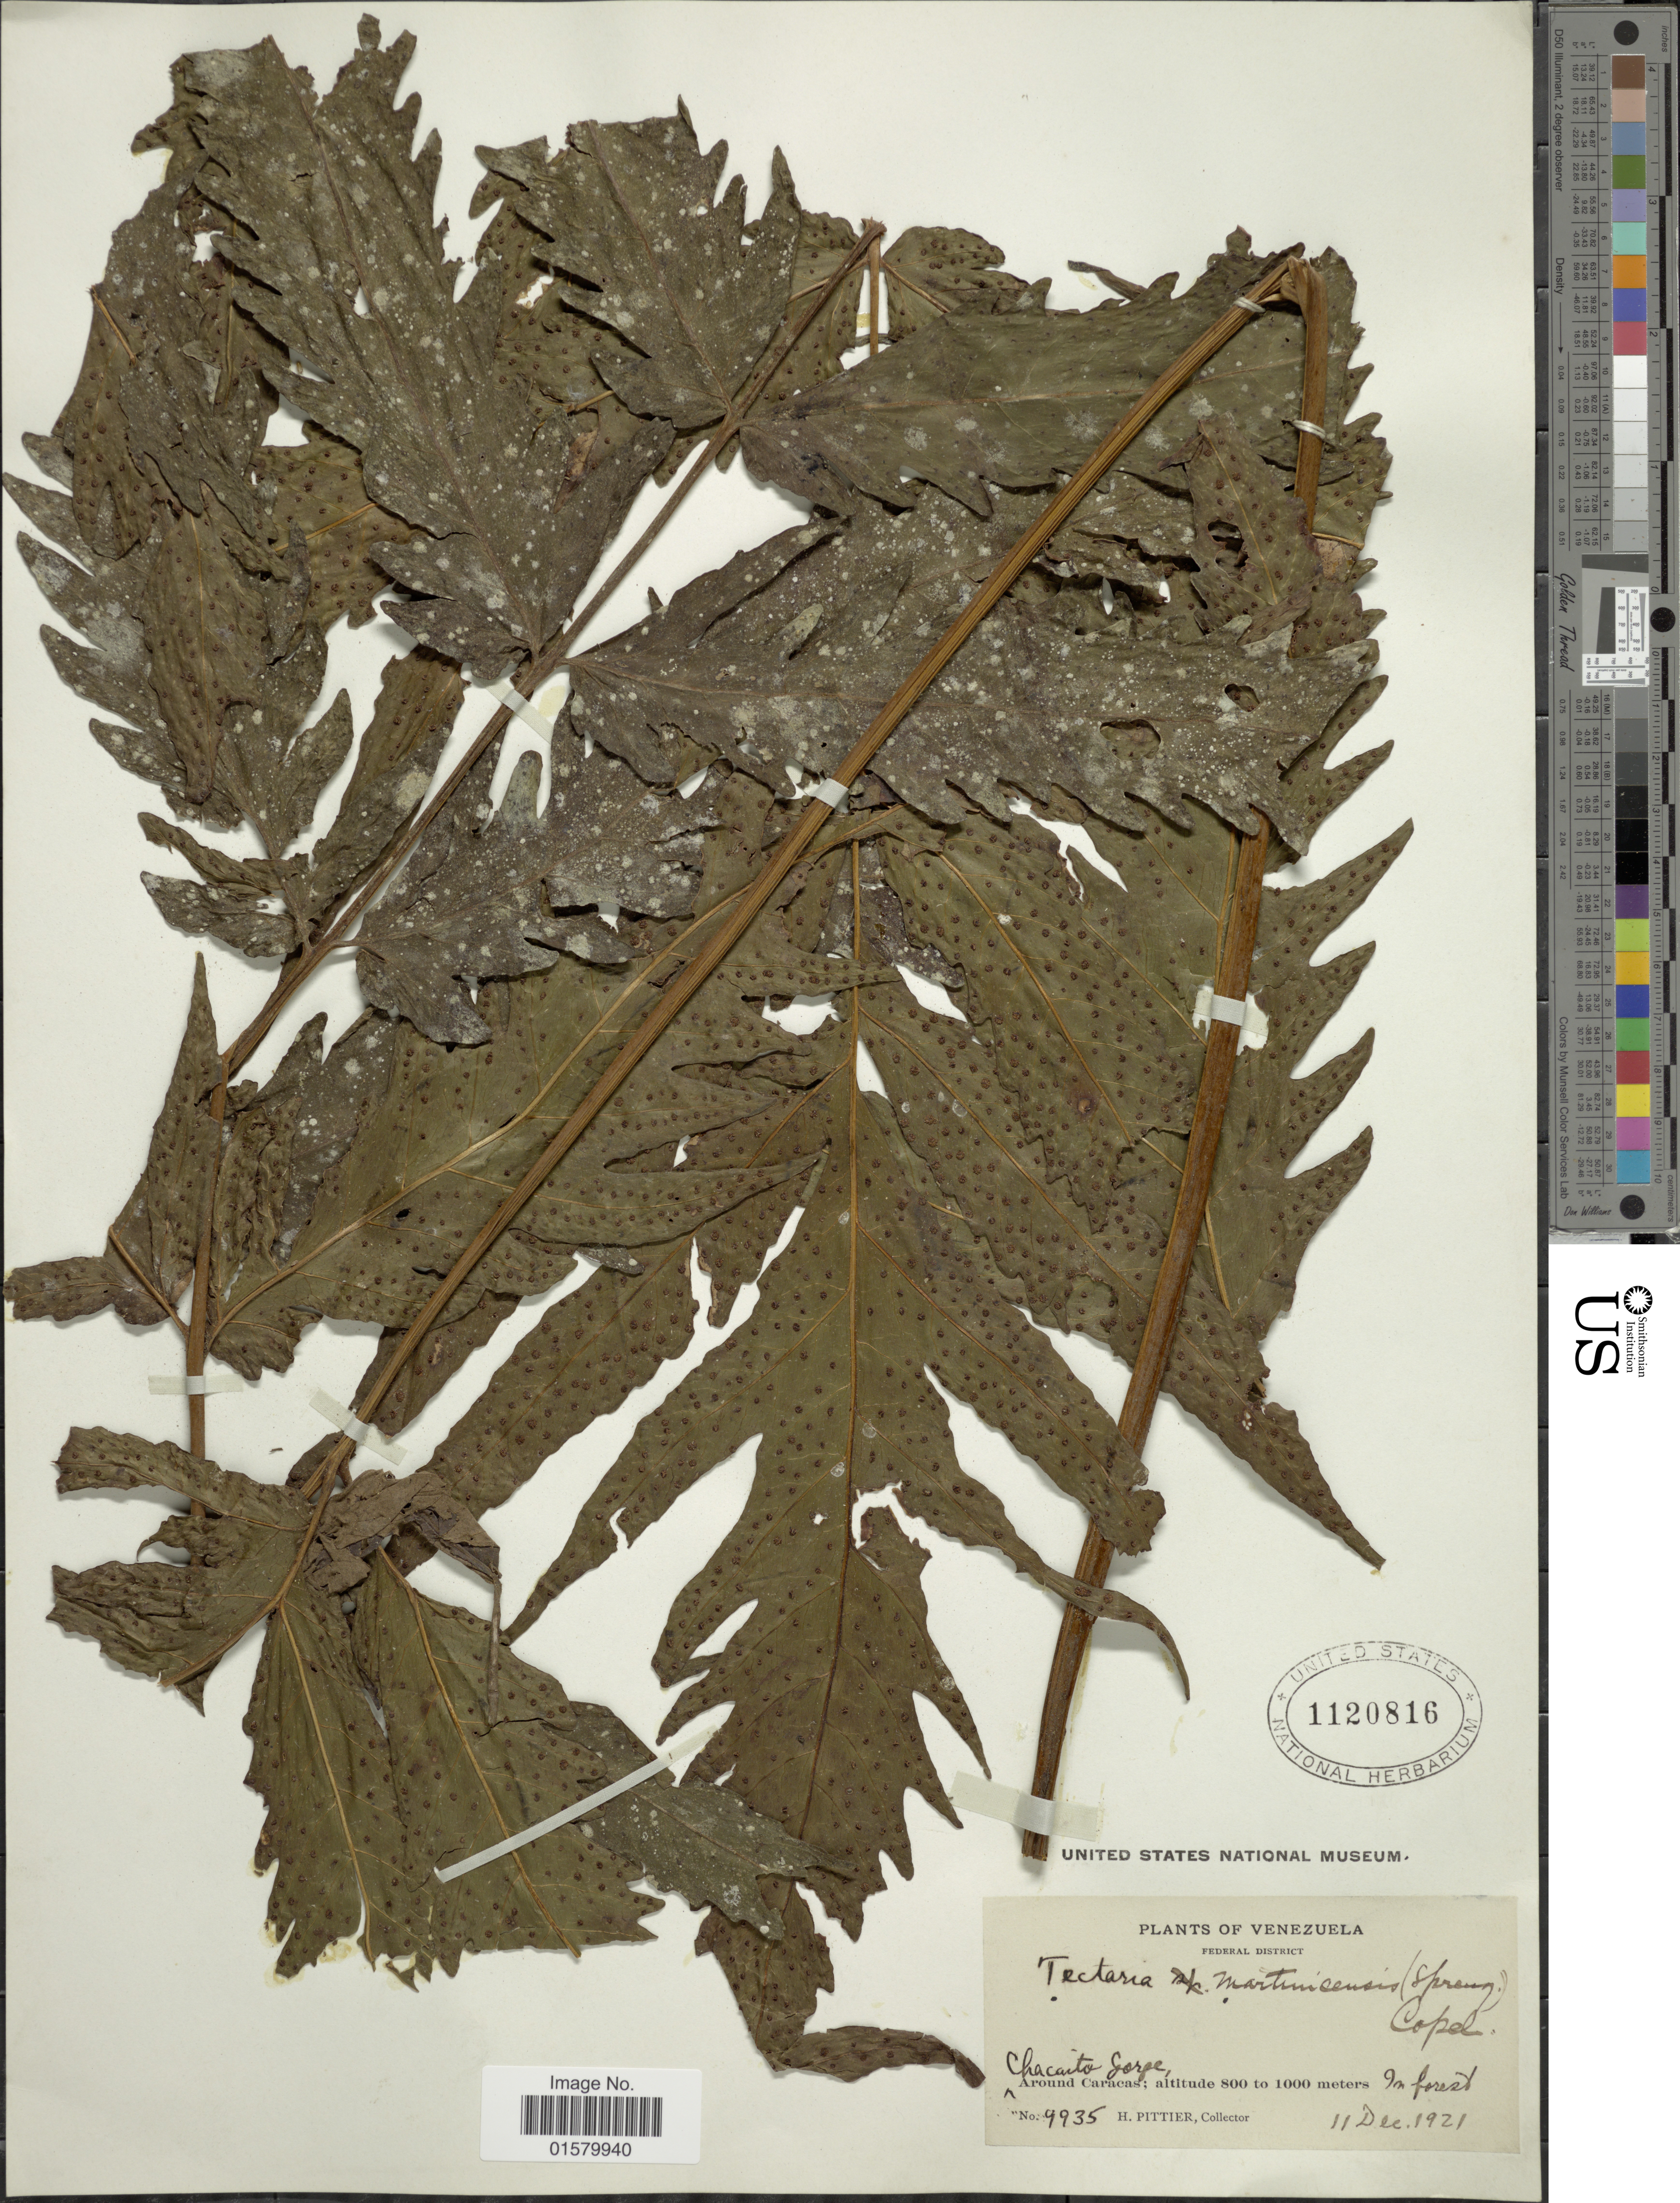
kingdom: Plantae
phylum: Tracheophyta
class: Polypodiopsida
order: Polypodiales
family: Tectariaceae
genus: Tectaria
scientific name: Tectaria transiens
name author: (C.V. Morton) A.R. Sm.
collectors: H. F. Pittier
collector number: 9935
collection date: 1921-12-11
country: Venezuela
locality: Federal District, Around Caracas, Chacaito Jorge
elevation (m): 800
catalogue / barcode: US 1120816